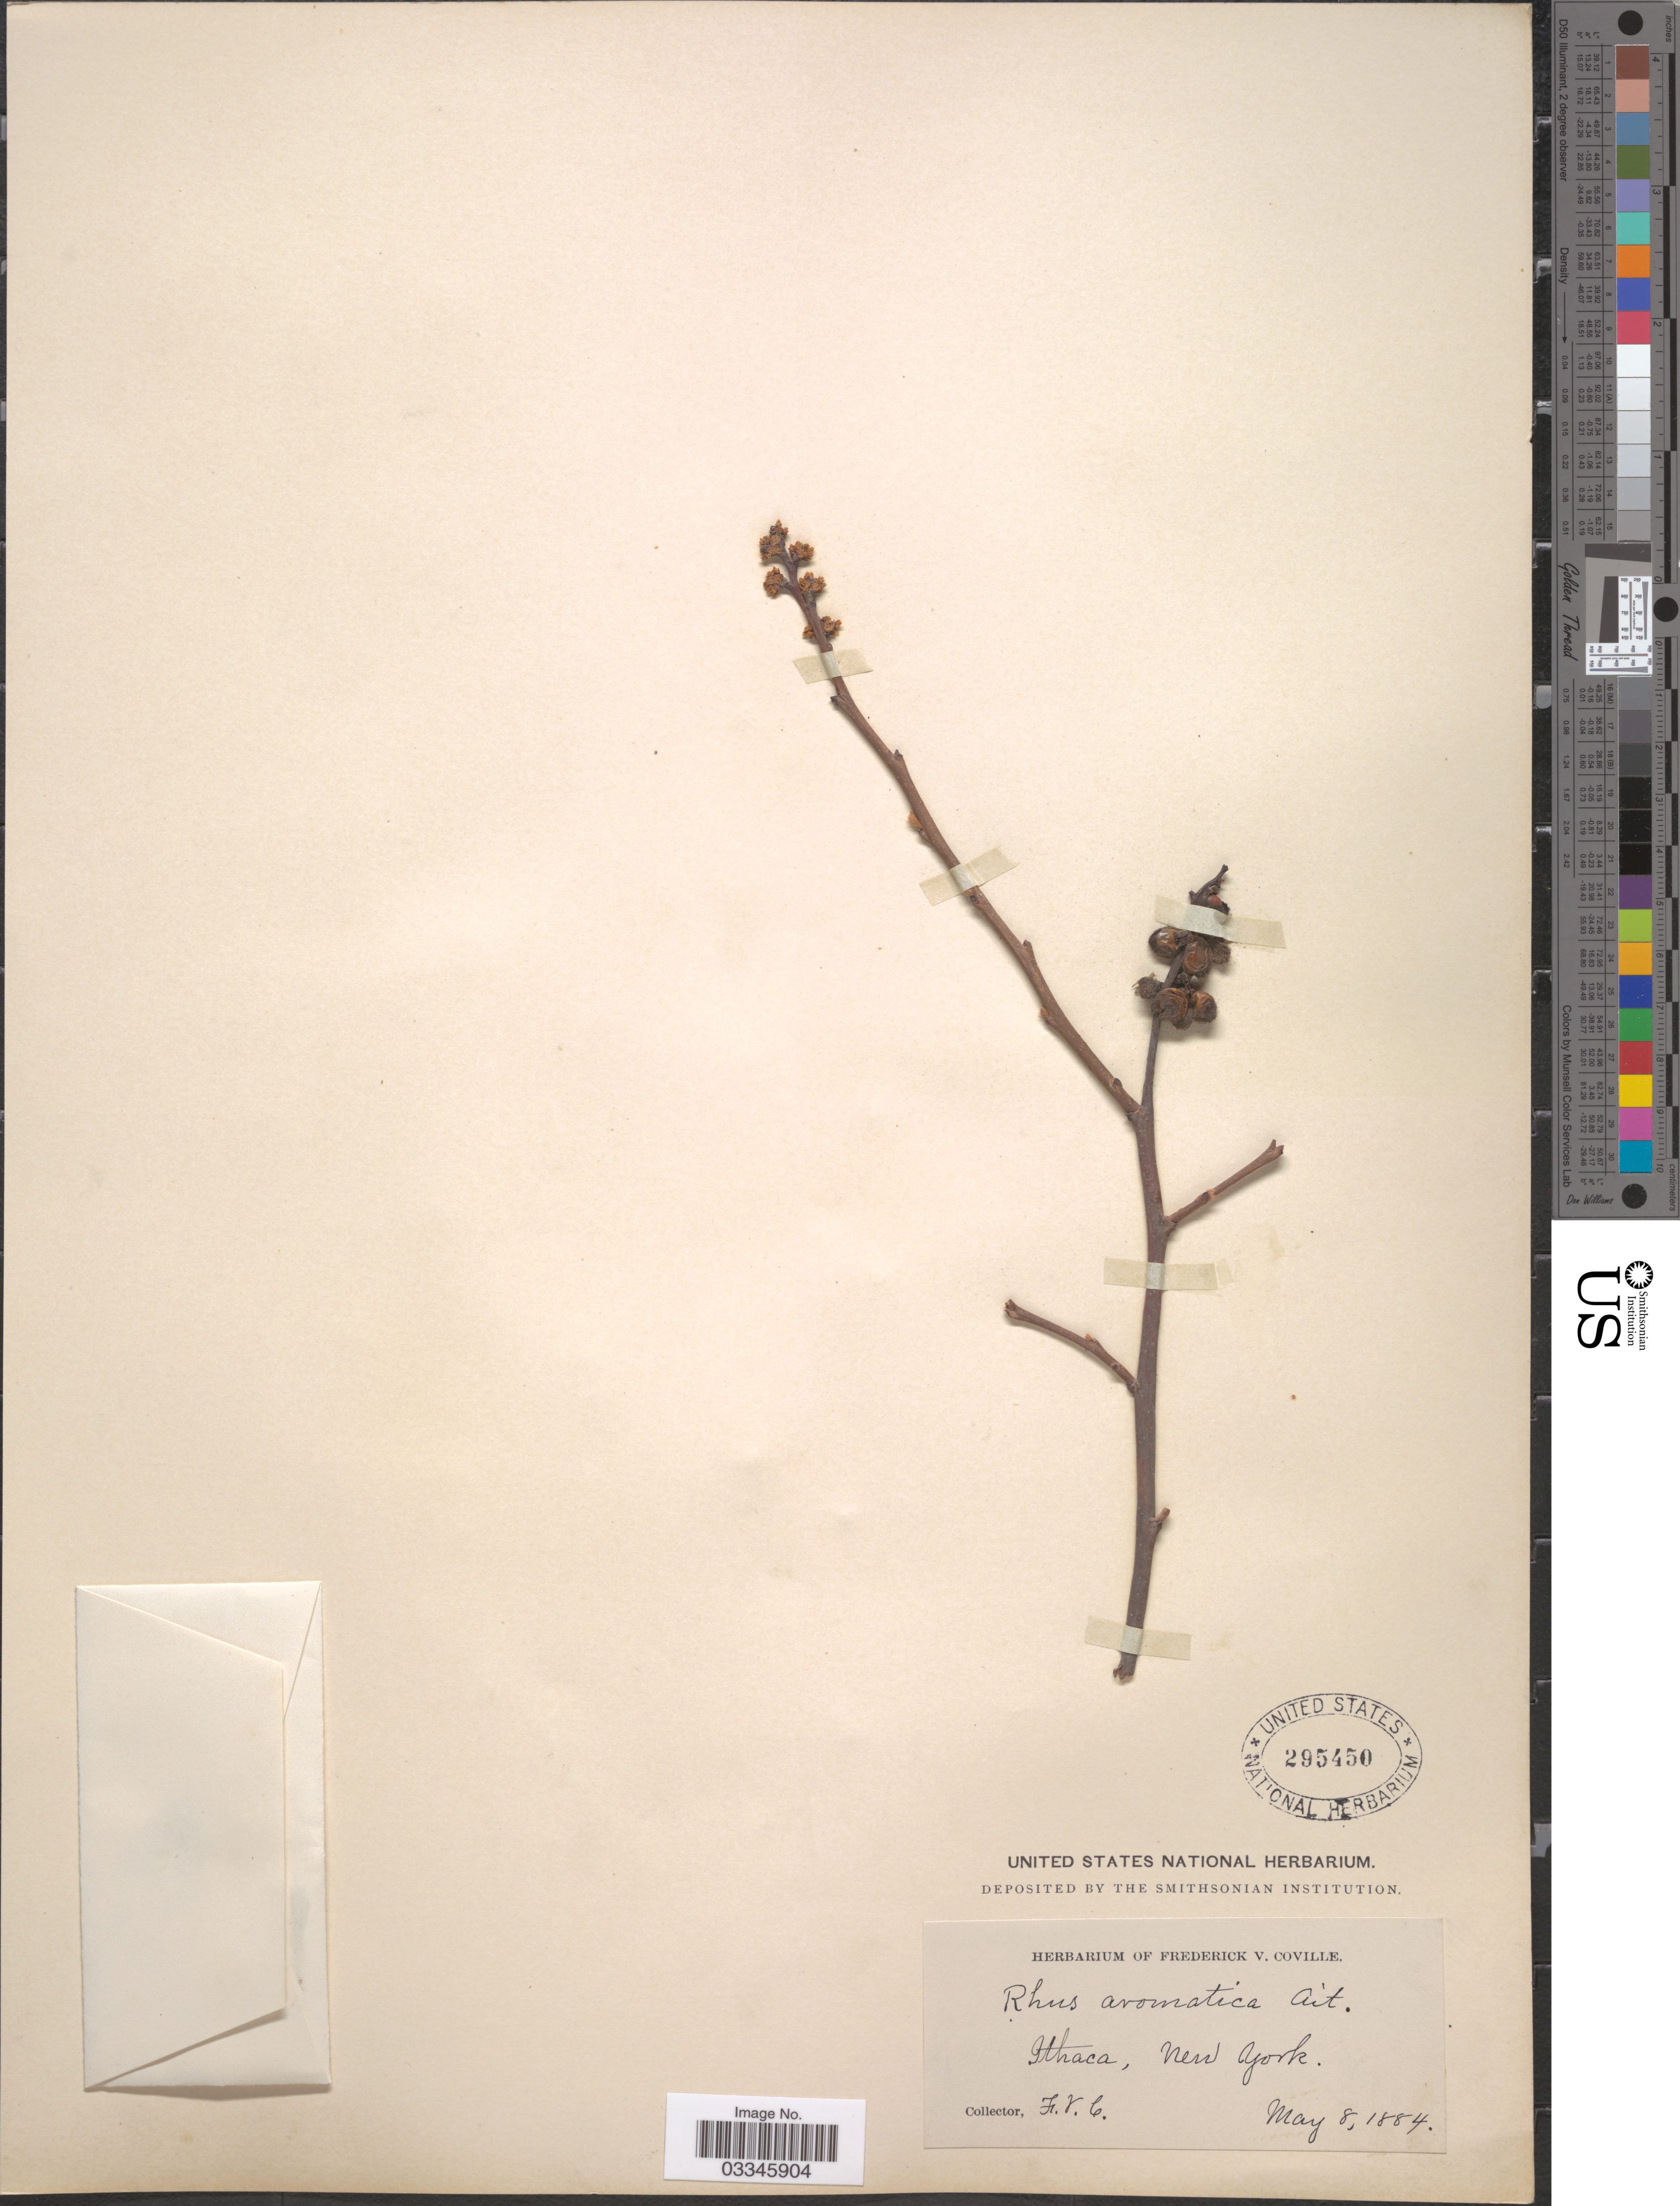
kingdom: Plantae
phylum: Tracheophyta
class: Magnoliopsida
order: Sapindales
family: Anacardiaceae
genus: Rhus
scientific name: Rhus crenata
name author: Thunb.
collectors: F. V. Coville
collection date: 1884-05-08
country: United States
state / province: New York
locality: Ithaca.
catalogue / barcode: US 295450